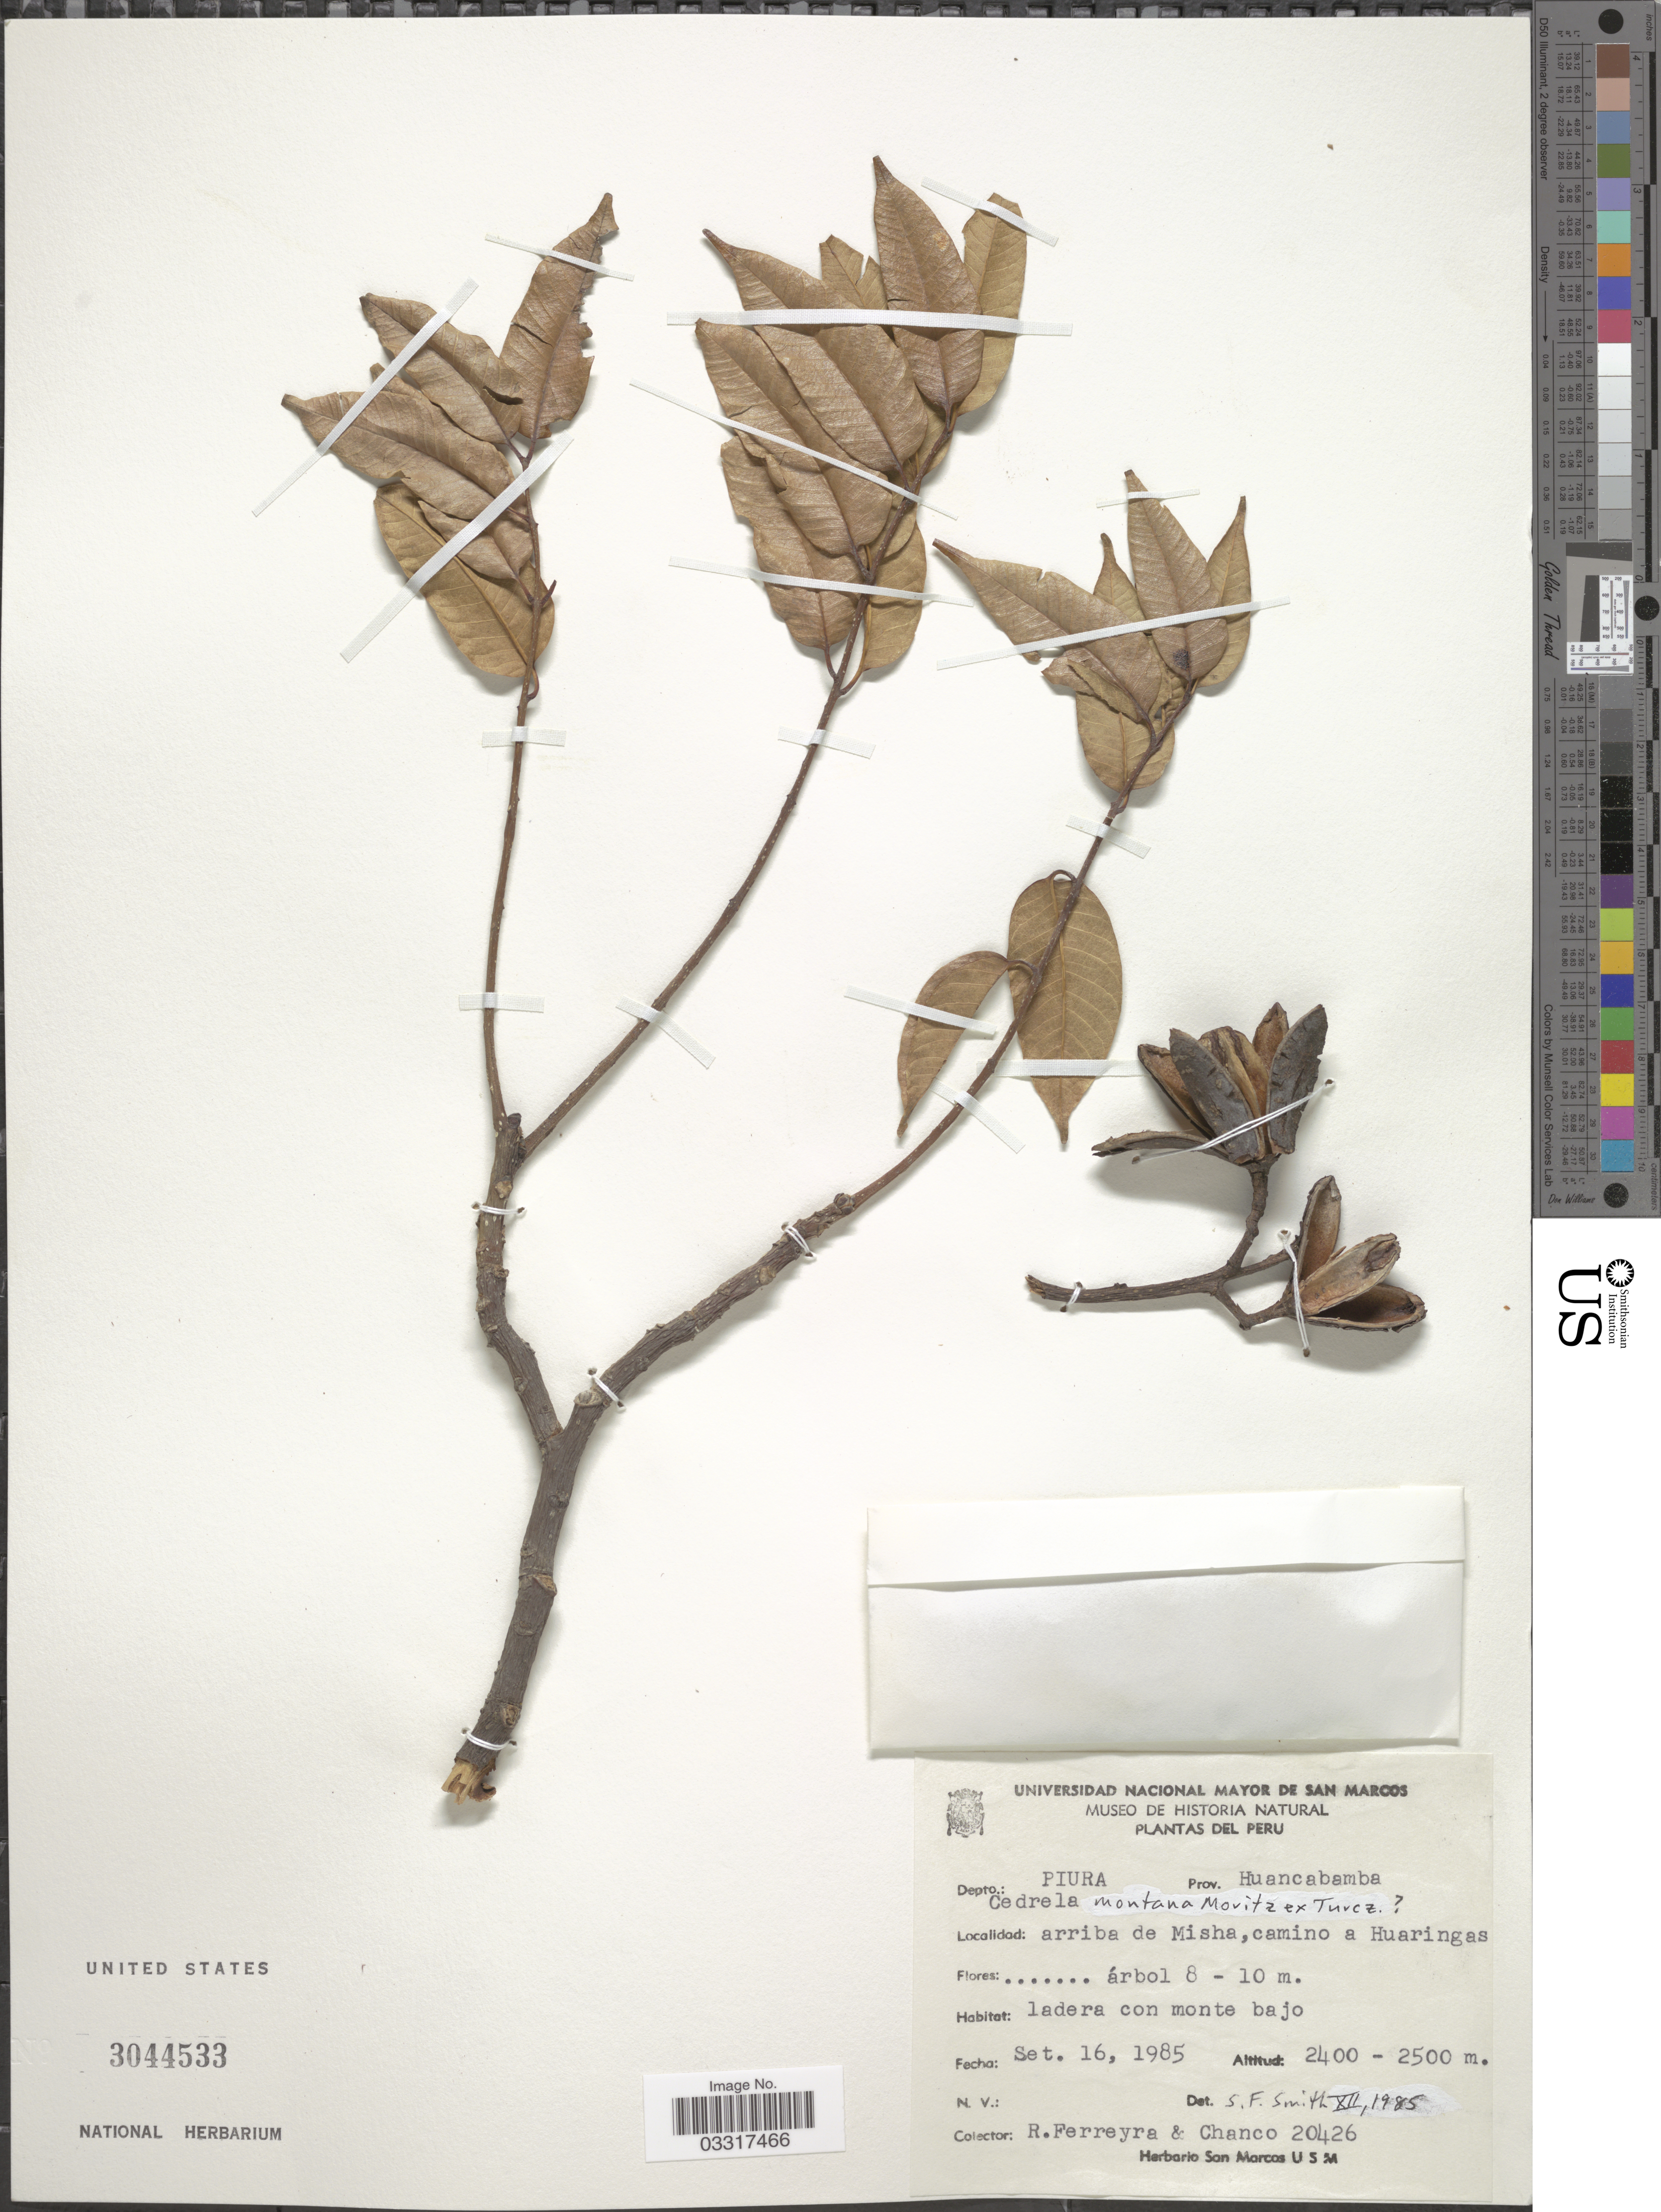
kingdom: Plantae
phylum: Tracheophyta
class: Magnoliopsida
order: Sapindales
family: Meliaceae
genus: Cedrela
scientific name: Cedrela montana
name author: Moritz ex Turcz.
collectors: R. A. Ferreyra & -. Chanco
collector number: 20426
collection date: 1985-09-16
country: Peru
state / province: Piura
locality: Depto. Piura. Prov. Huancabamba. Arriba de Misha, camino a Huaringas.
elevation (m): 2400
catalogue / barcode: US 3044533